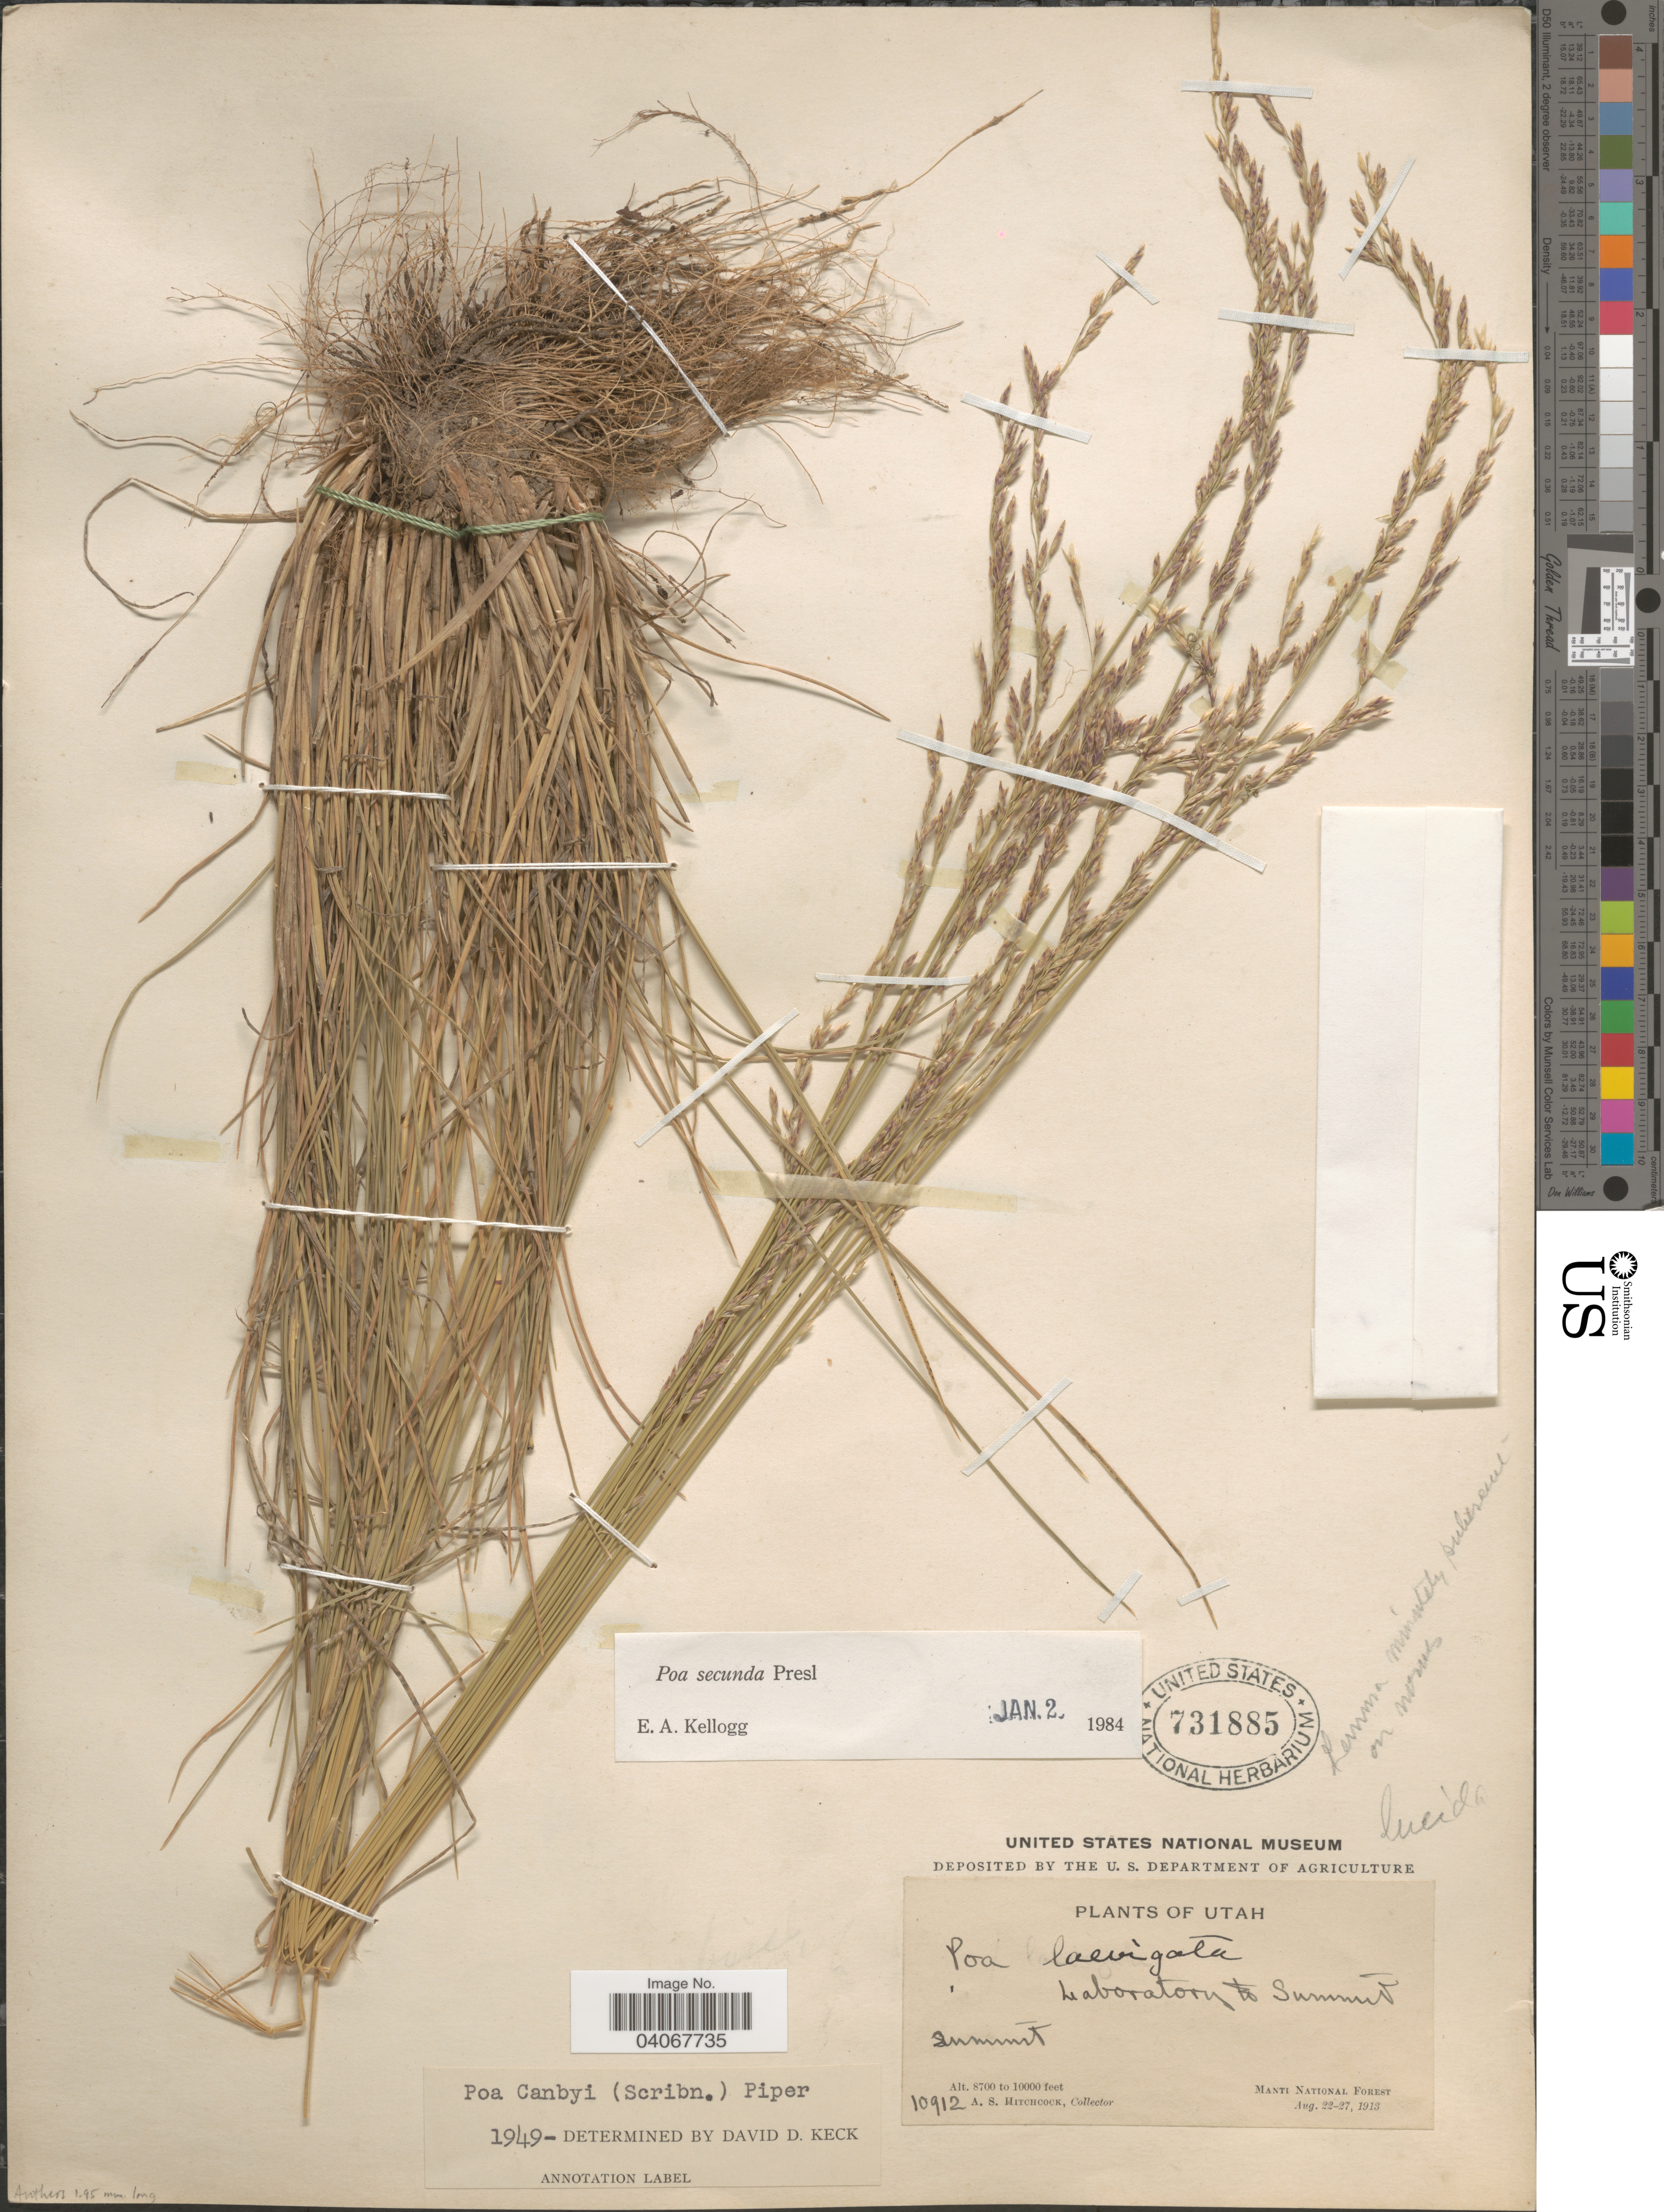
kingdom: Plantae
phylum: Tracheophyta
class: Liliopsida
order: Poales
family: Poaceae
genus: Poa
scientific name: Poa secunda subsp. secunda var. secunda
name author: J. Presl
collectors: A. S. Hitchcock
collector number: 10912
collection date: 1913-08-22/1913-08-27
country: United States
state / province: Utah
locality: Laboratory to Summit. Manti National Forest.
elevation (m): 2652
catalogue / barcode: US 731885